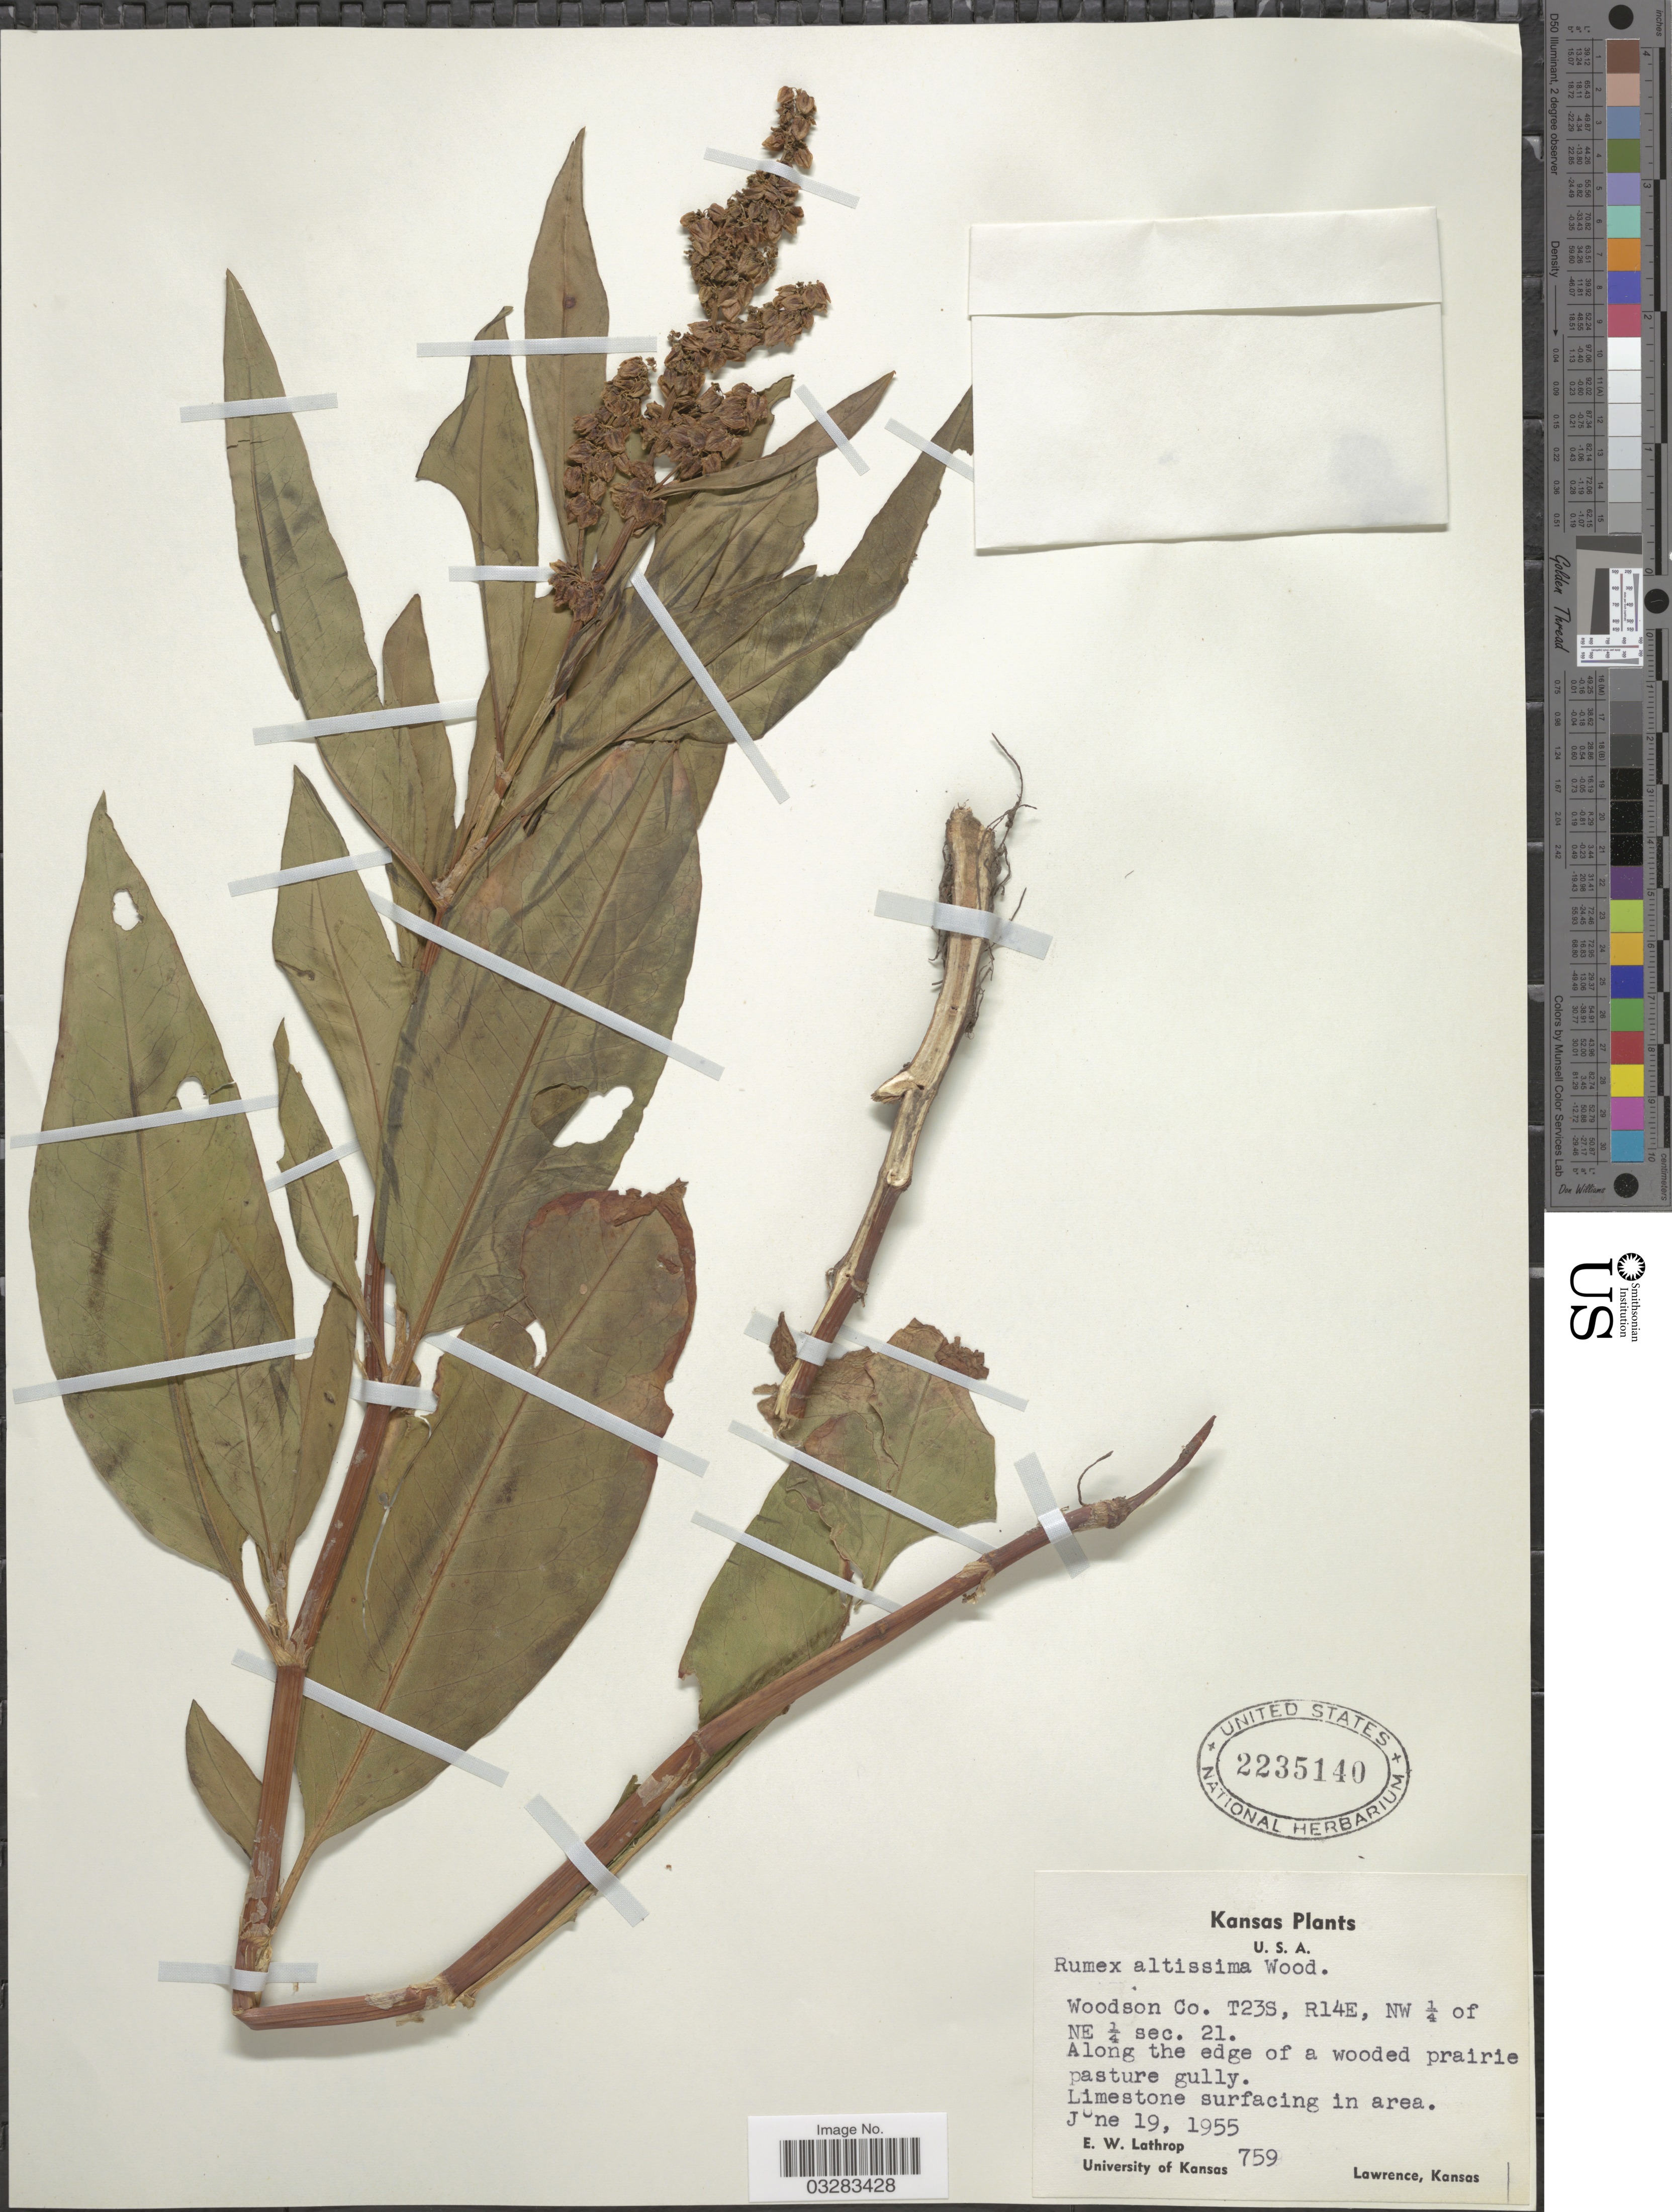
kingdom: Plantae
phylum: Tracheophyta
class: Magnoliopsida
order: Caryophyllales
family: Polygonaceae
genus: Rumex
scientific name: Rumex altissimus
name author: Alph. Wood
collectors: E. W. Lathrop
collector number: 759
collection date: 1955-06-19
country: United States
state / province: Kansas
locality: Woodson Co. T23S, R14E, NW ¼ of NE ¼ sec. 21.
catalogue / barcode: US 2235140